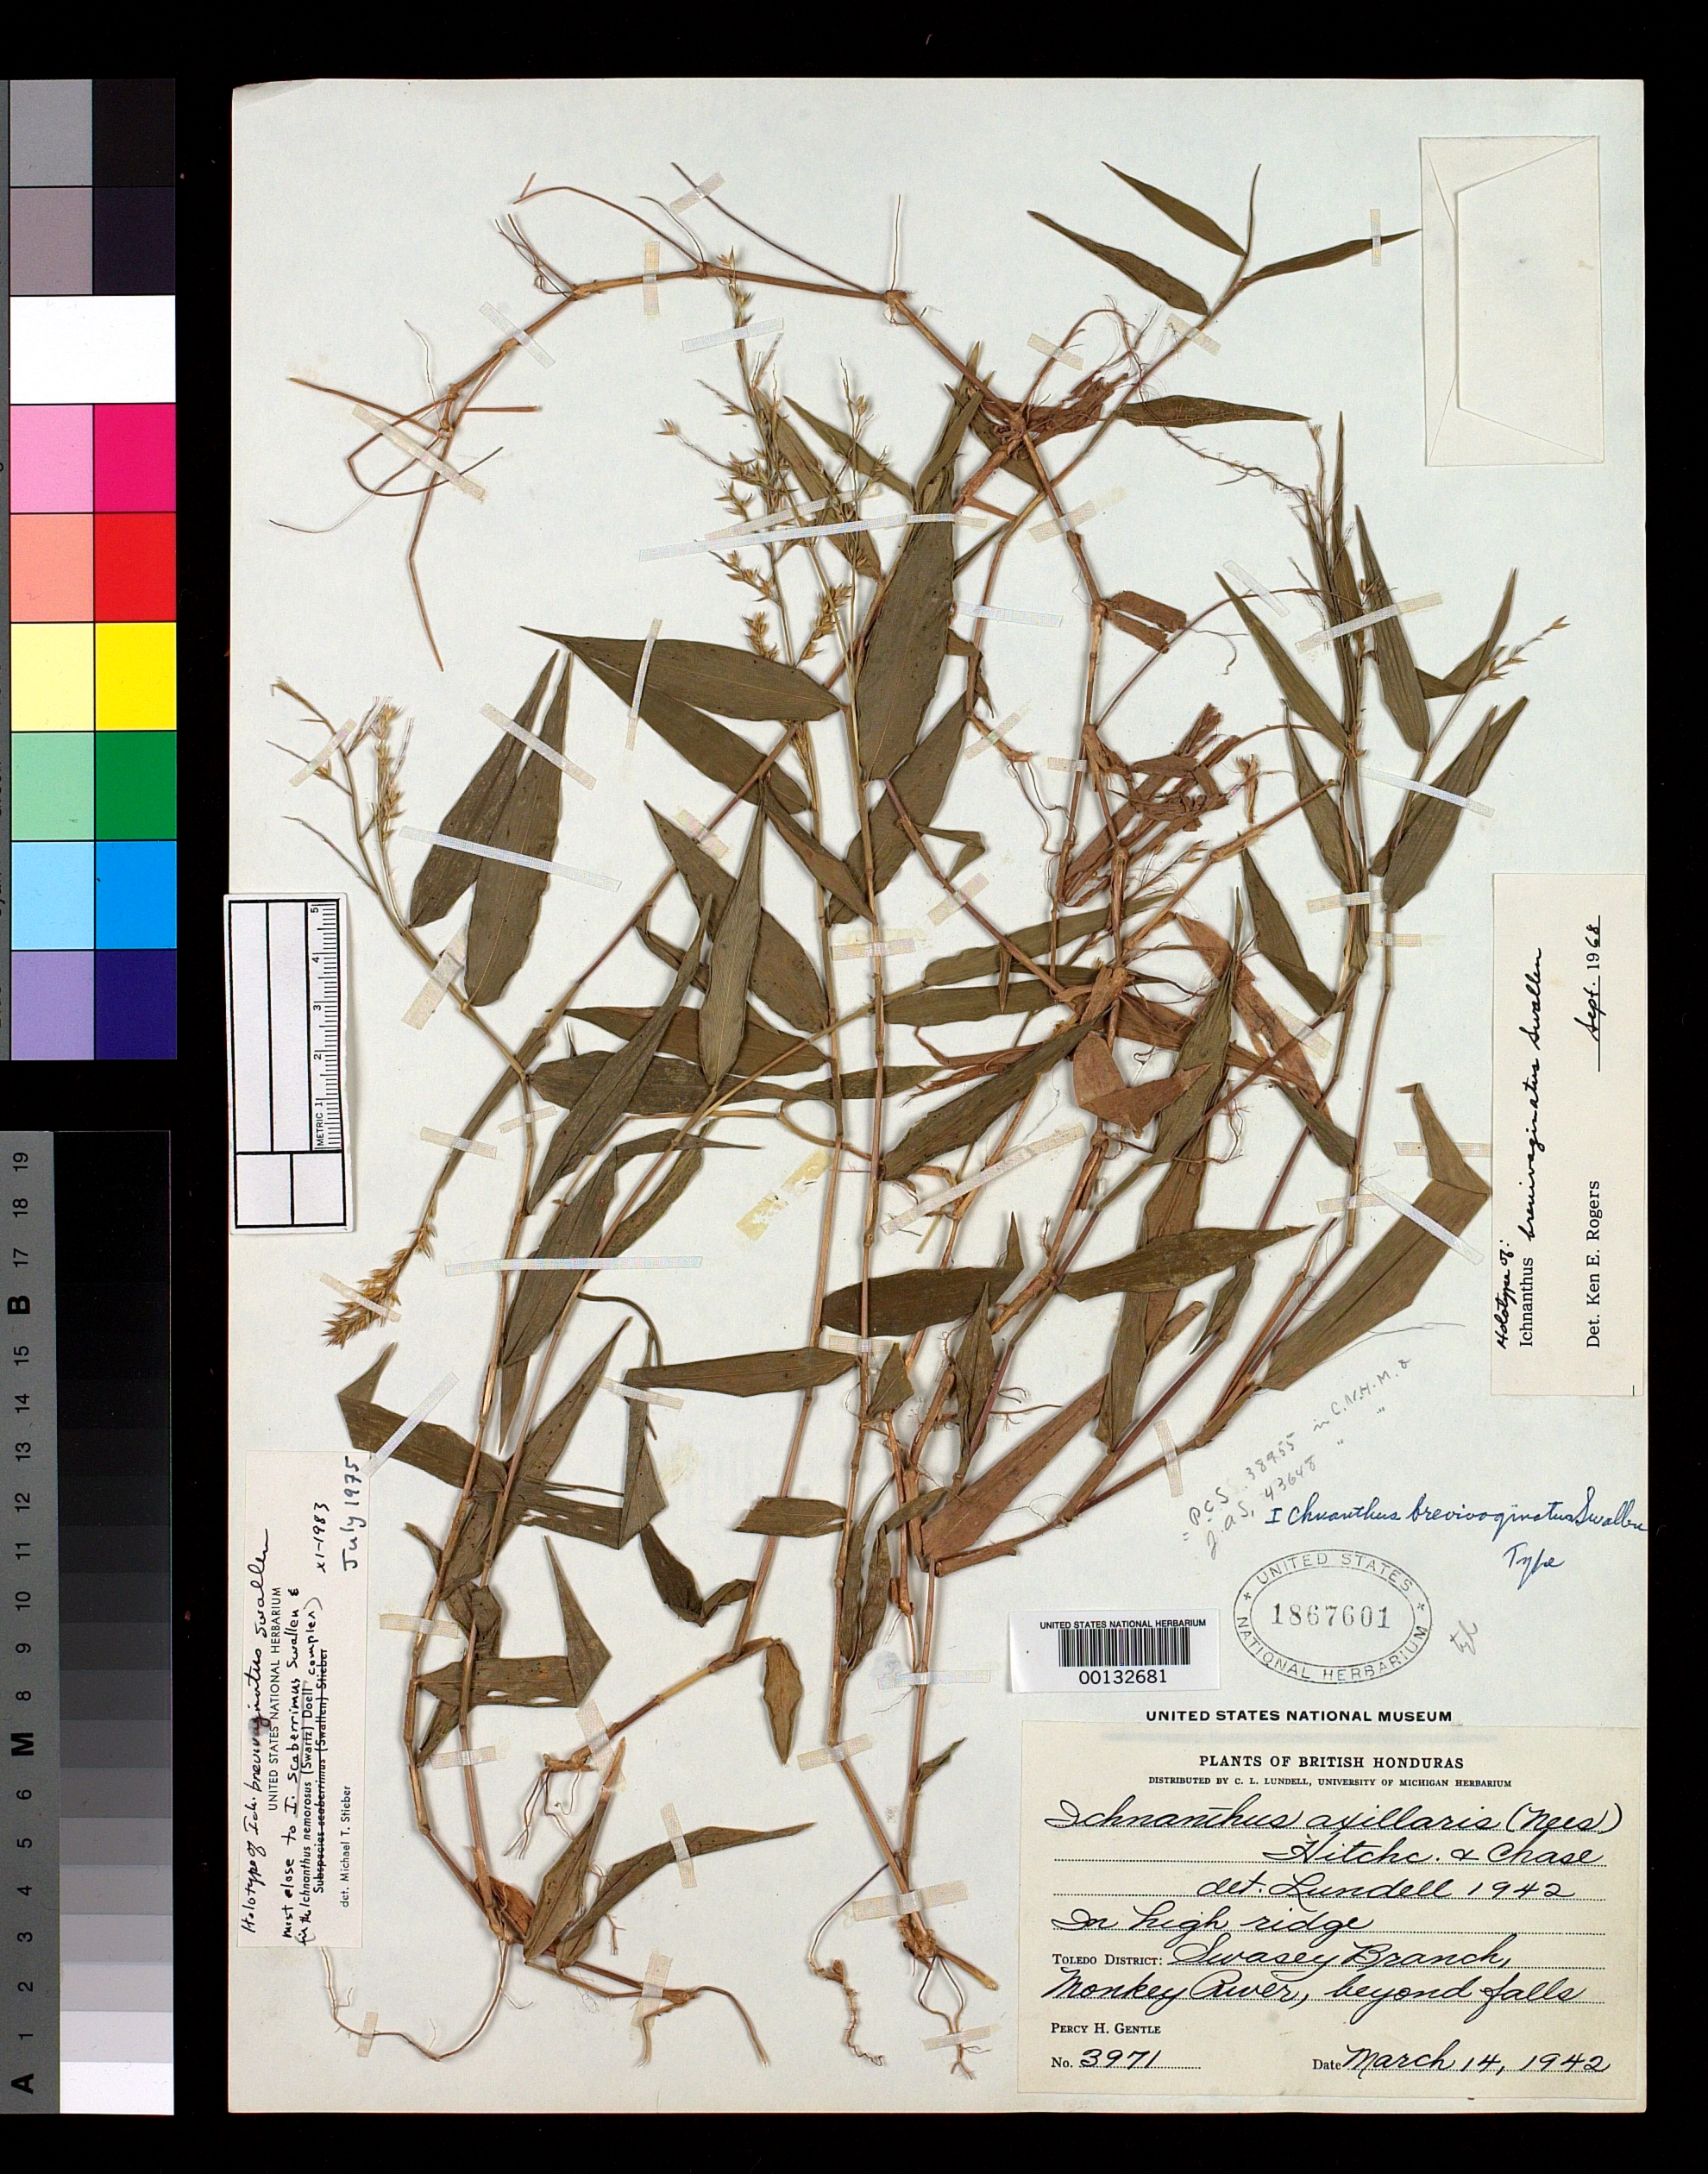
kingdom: Plantae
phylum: Tracheophyta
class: Liliopsida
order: Poales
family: Poaceae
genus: Ichnanthus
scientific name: Ichnanthus brevivaginatus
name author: Swallen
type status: Holotype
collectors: P. H. Gentle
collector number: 3971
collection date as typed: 14 Mar 1942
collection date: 1942-03-14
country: Belize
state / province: Toledo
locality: Swasy Branch, Monkey River.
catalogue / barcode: US 1867601